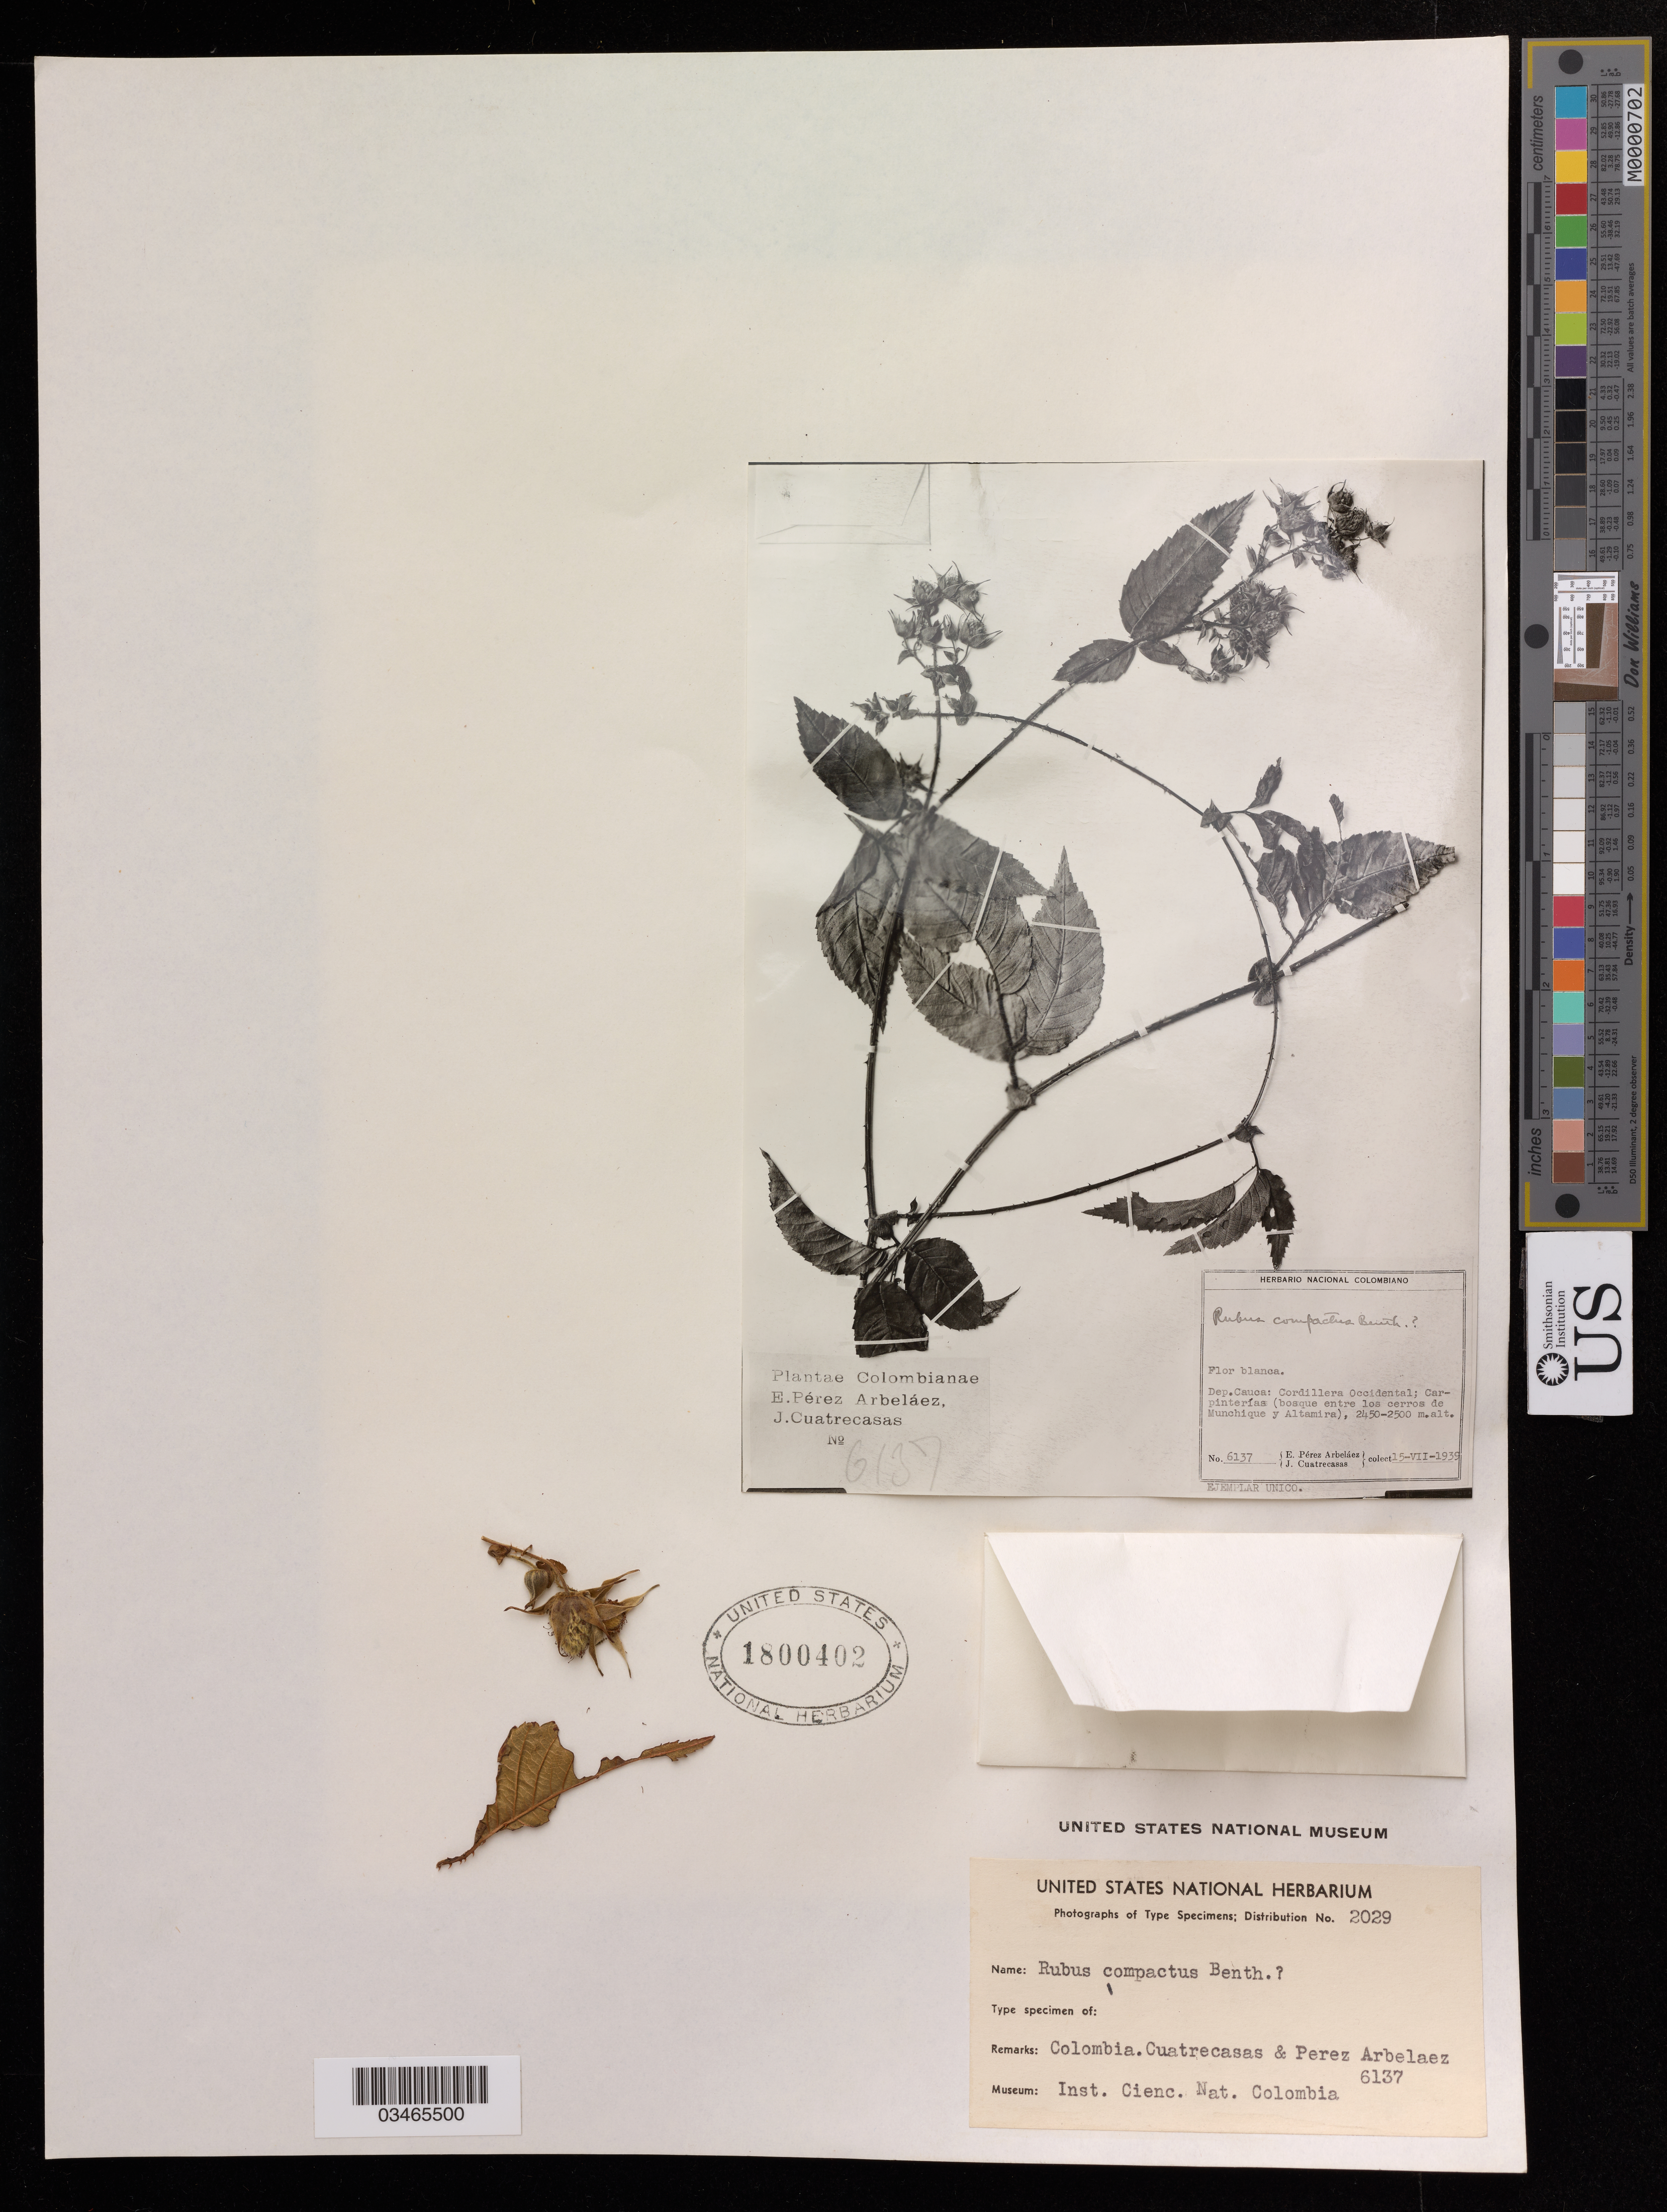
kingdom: Plantae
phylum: Tracheophyta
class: Magnoliopsida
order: Rosales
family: Rosaceae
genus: Rubus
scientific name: Rubus compactus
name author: Benth.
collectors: E. Pérez Arbeláez & J. Cuatrecasas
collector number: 6137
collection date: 1939-07-15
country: Colombia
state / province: Cauca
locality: Cordillera Occidental; Carpinterías (bosque entre los cerros de Munchique Y Altamira).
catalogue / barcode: US 1800402